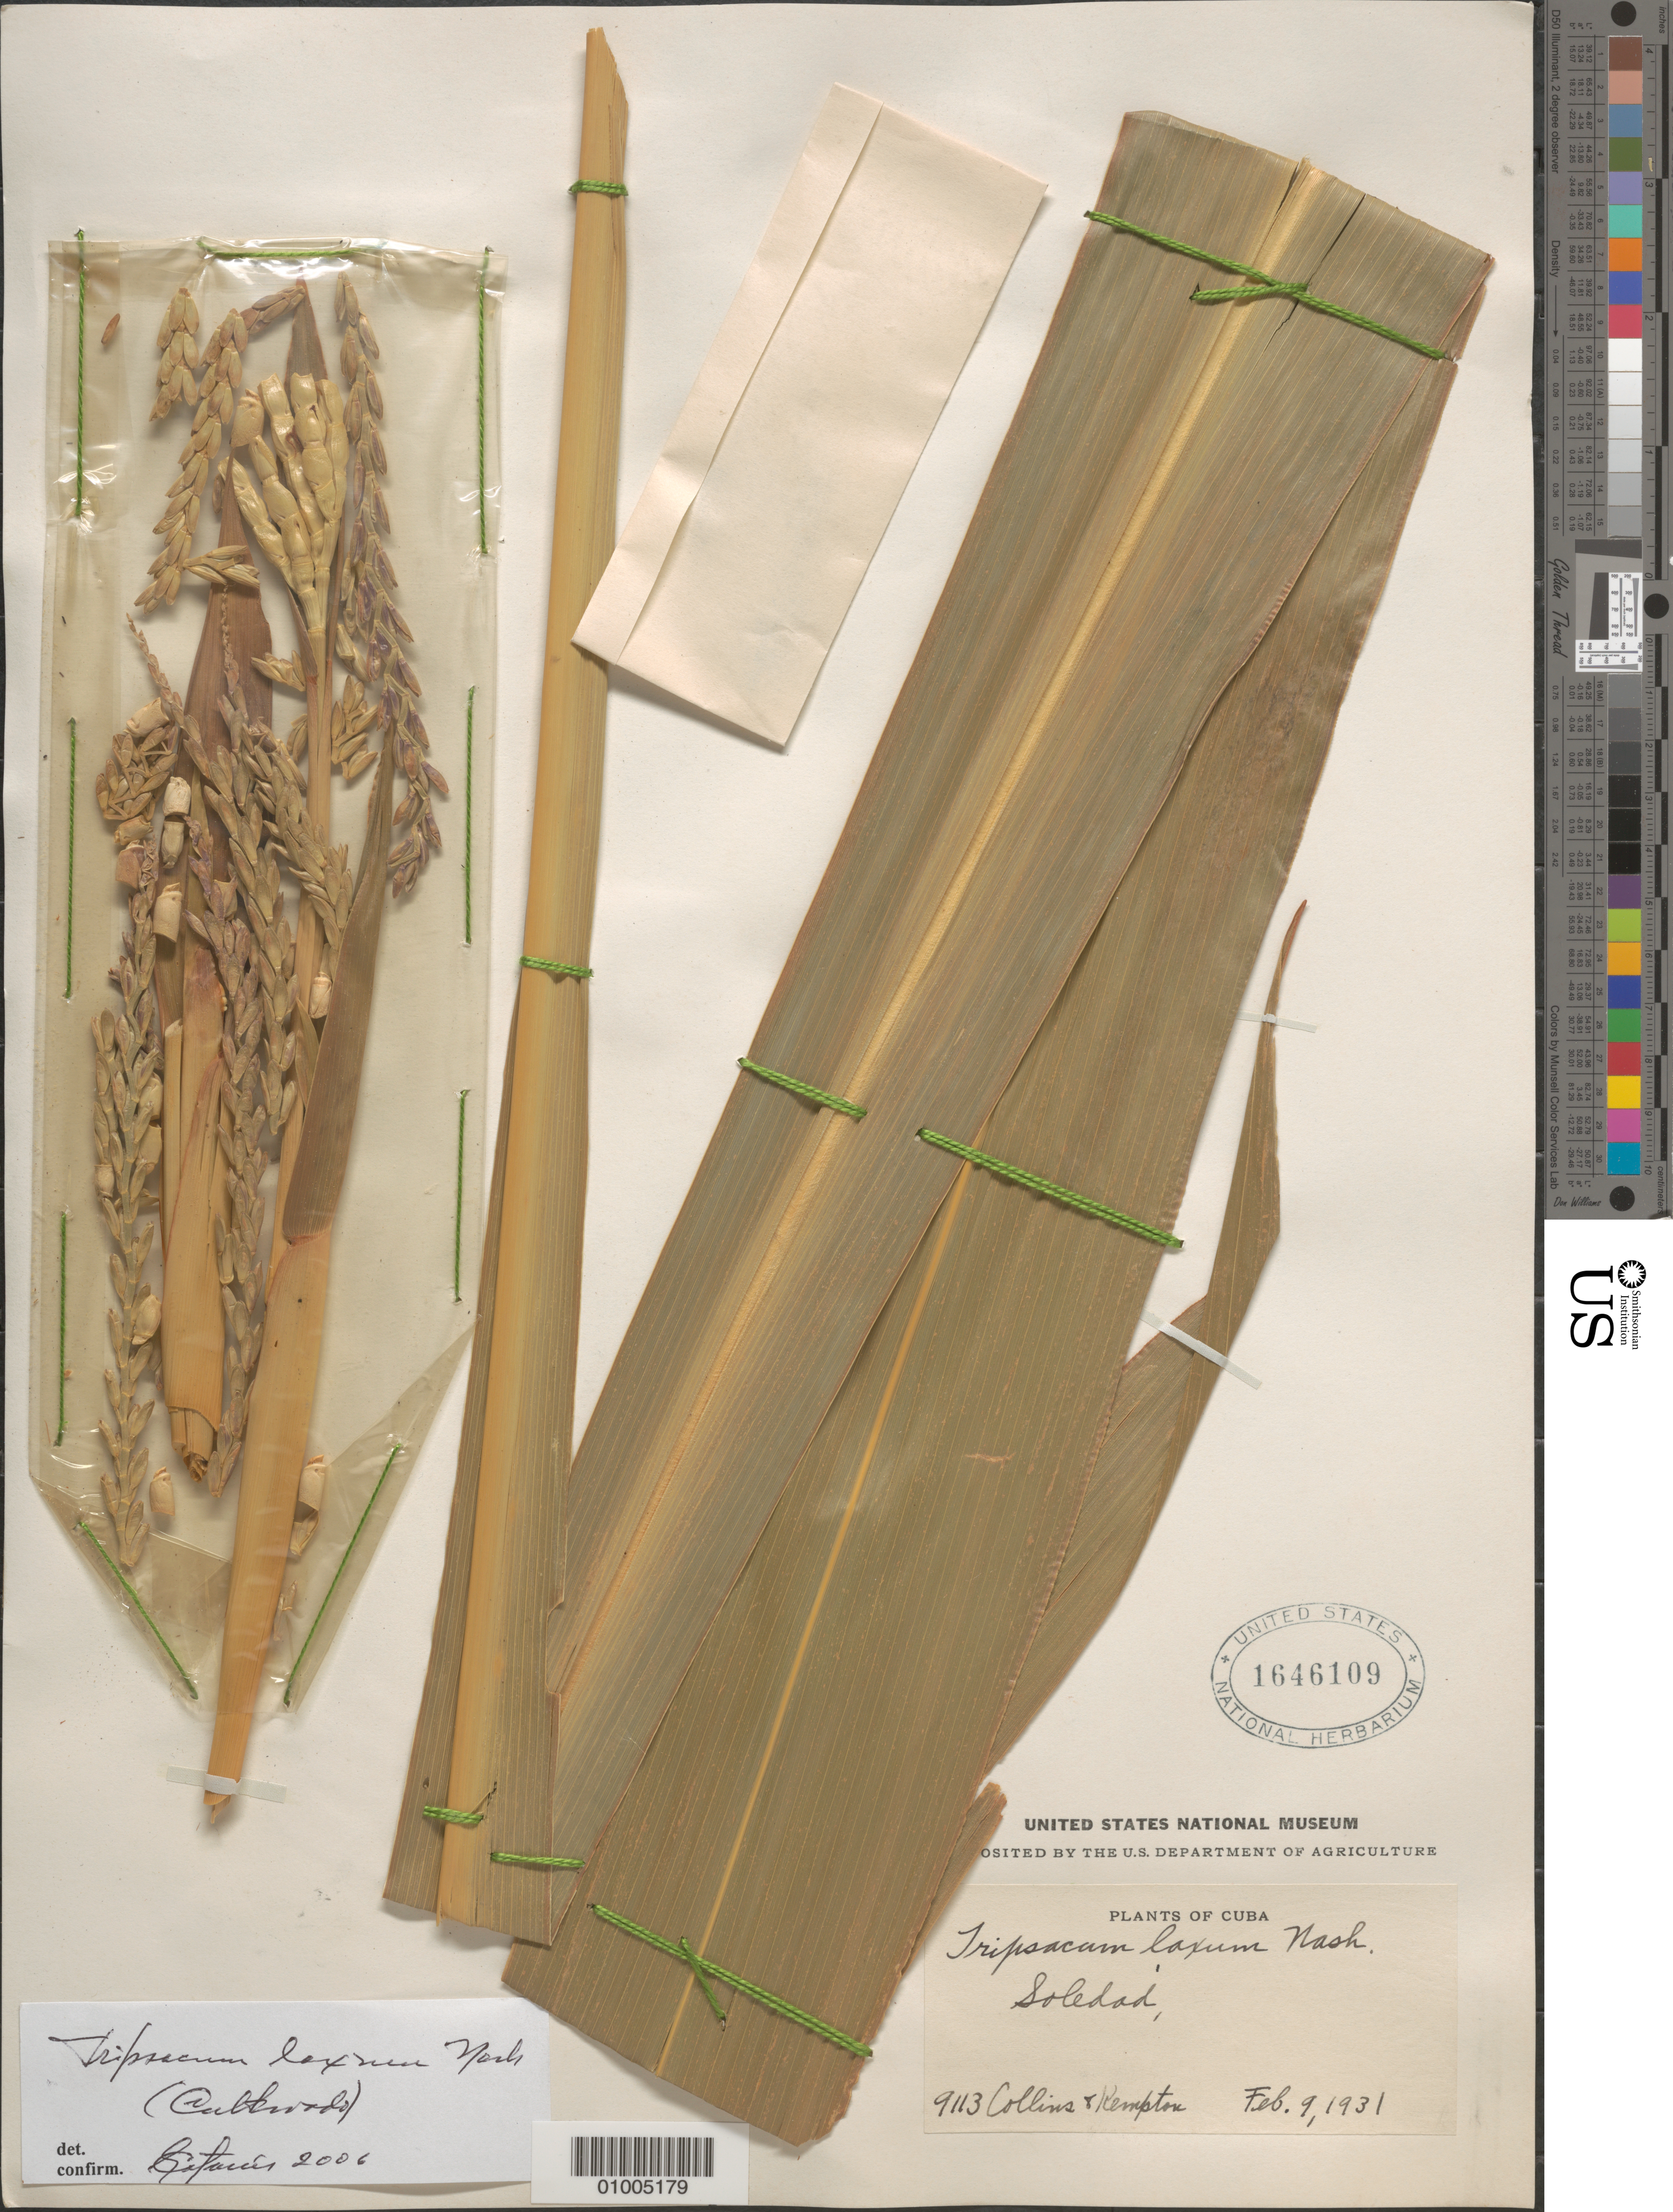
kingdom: Plantae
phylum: Tracheophyta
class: Liliopsida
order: Poales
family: Poaceae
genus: Tripsacum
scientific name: Tripsacum laxum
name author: Nash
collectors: G. N. Collins & J. H. Kempton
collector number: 9113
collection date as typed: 09 Feb 1931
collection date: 1931-02-09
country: Cuba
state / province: Cienfuegos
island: Cuba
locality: Soledad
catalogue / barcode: US 1646109